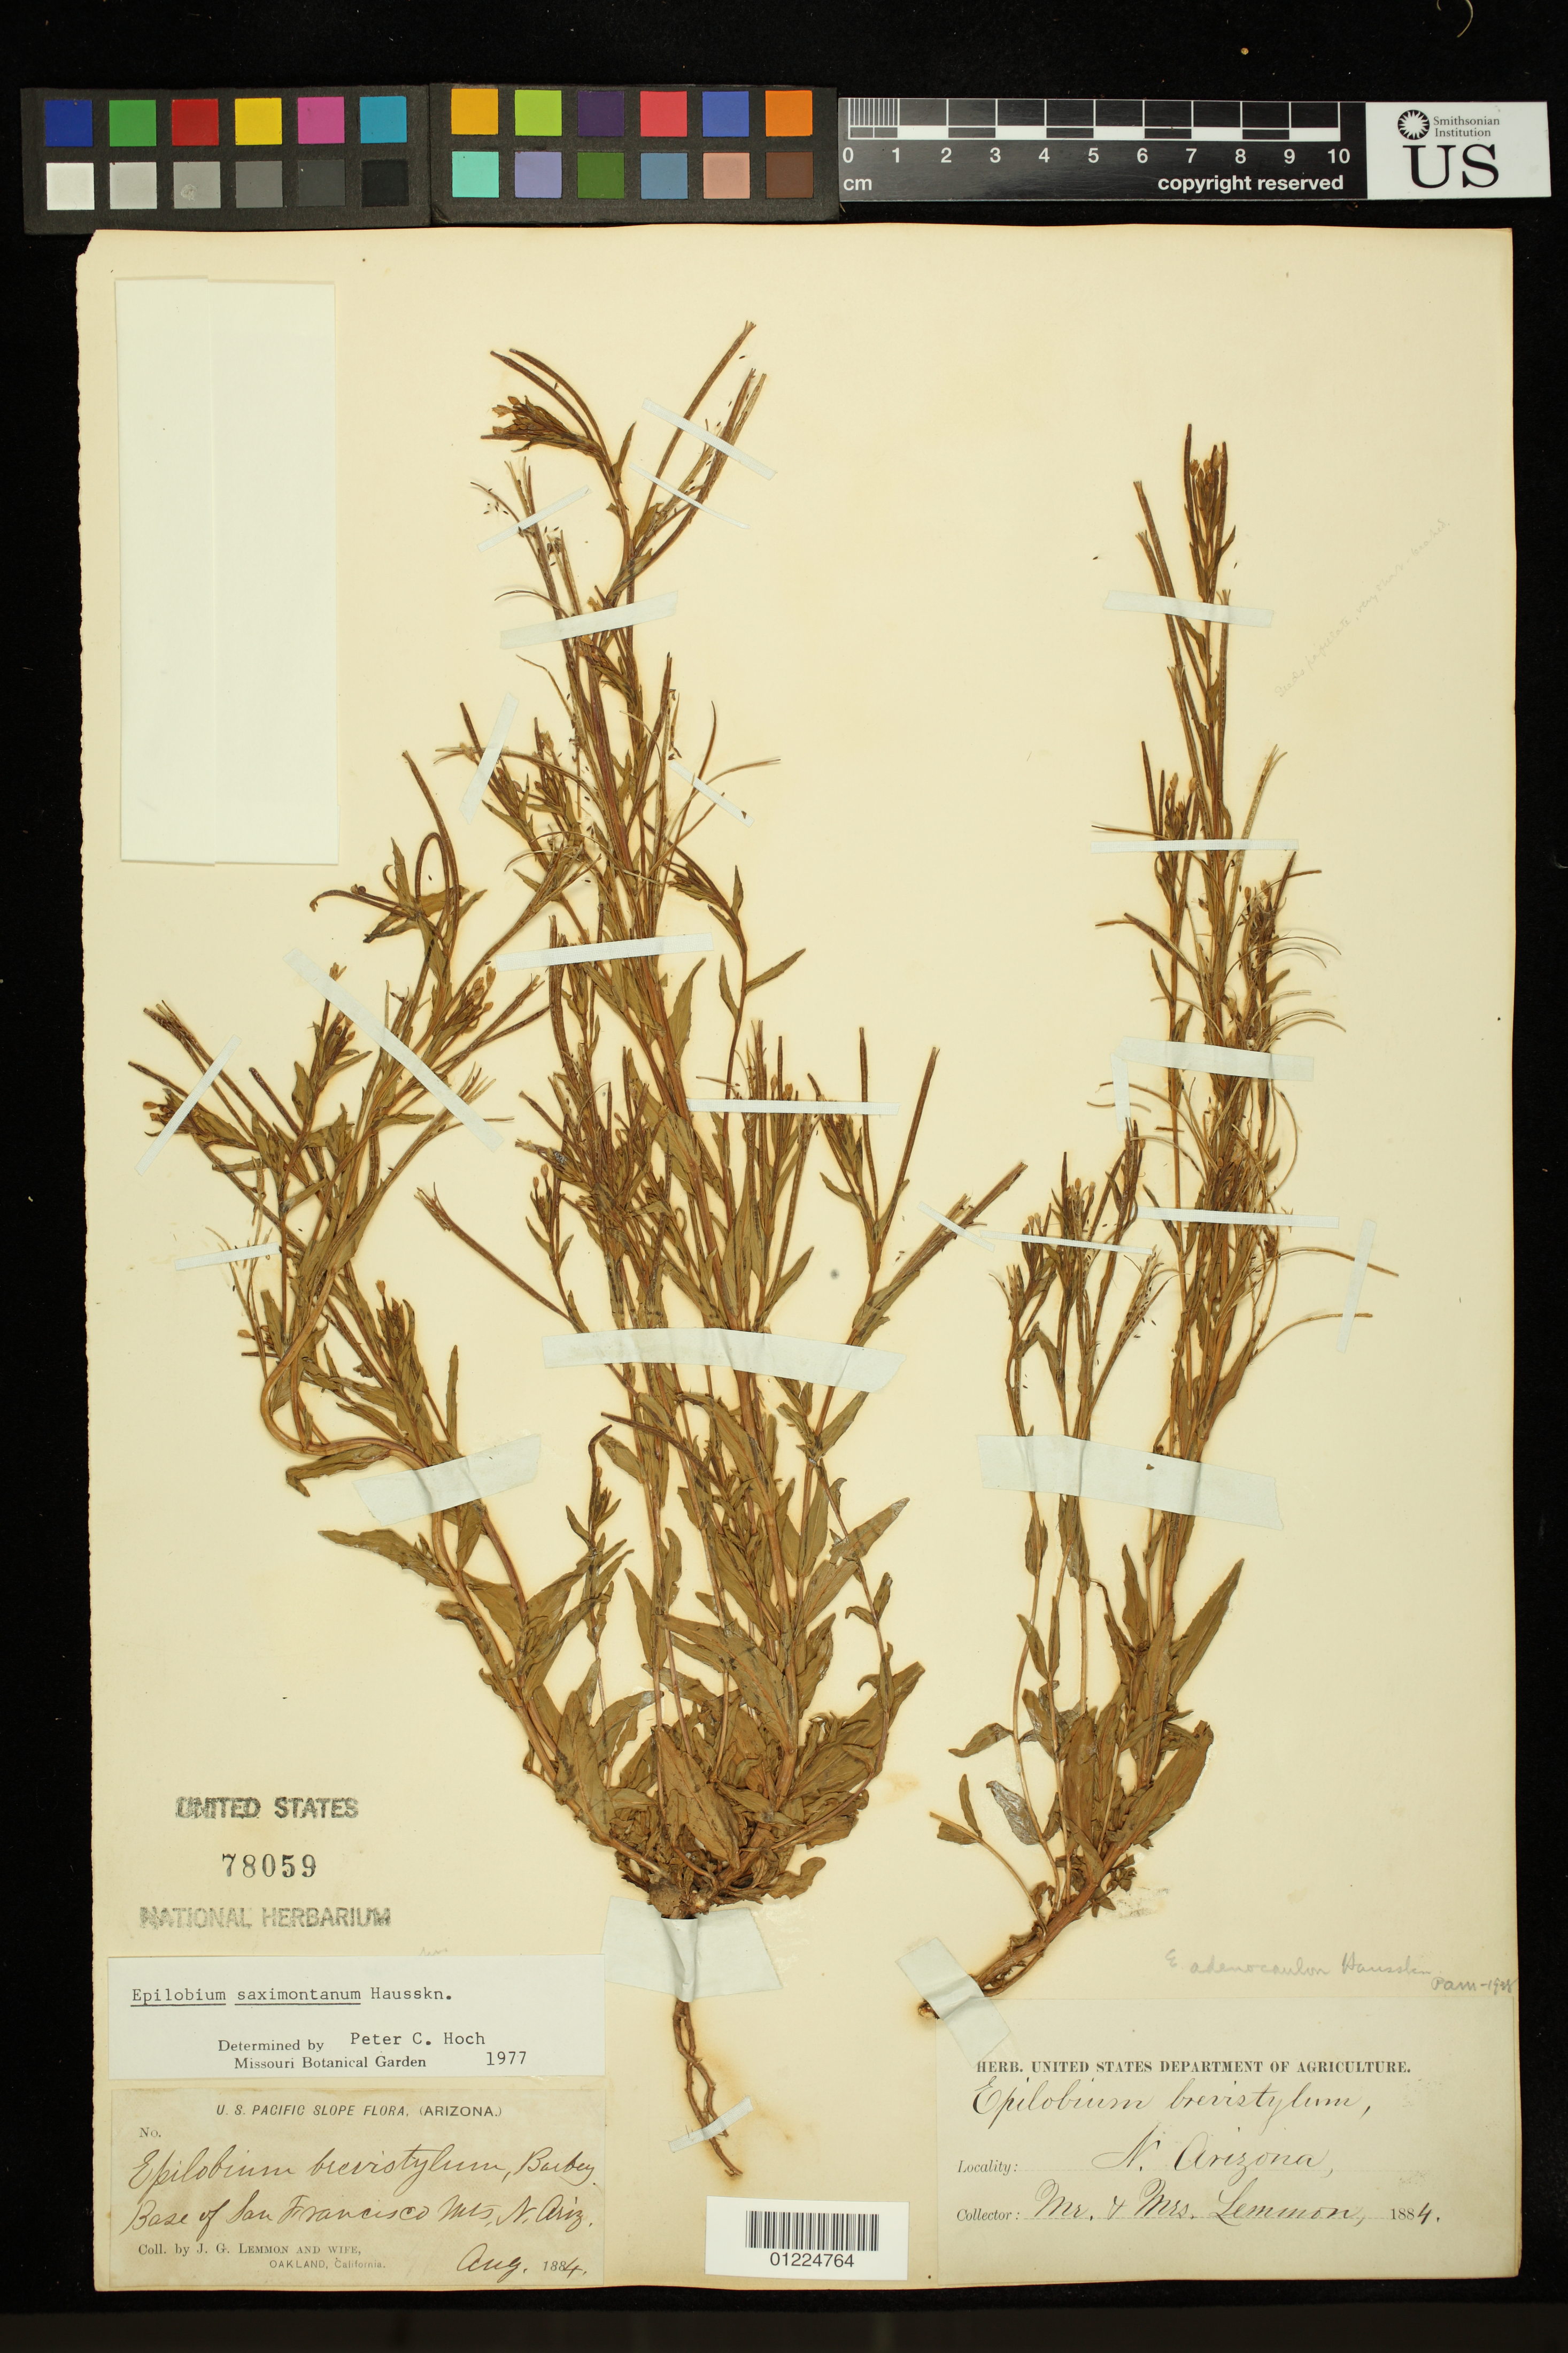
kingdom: Plantae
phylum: Tracheophyta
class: Magnoliopsida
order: Myrtales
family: Onagraceae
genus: Epilobium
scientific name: Epilobium saximontanum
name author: Hausskn.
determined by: Hoch, P. C.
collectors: J. G. Lemmon & Mrs. J. G. Lemmon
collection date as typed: Aug 1884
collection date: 1884-08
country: United States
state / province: Arizona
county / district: Coconino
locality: San Francisco Mts.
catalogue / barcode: US 78059